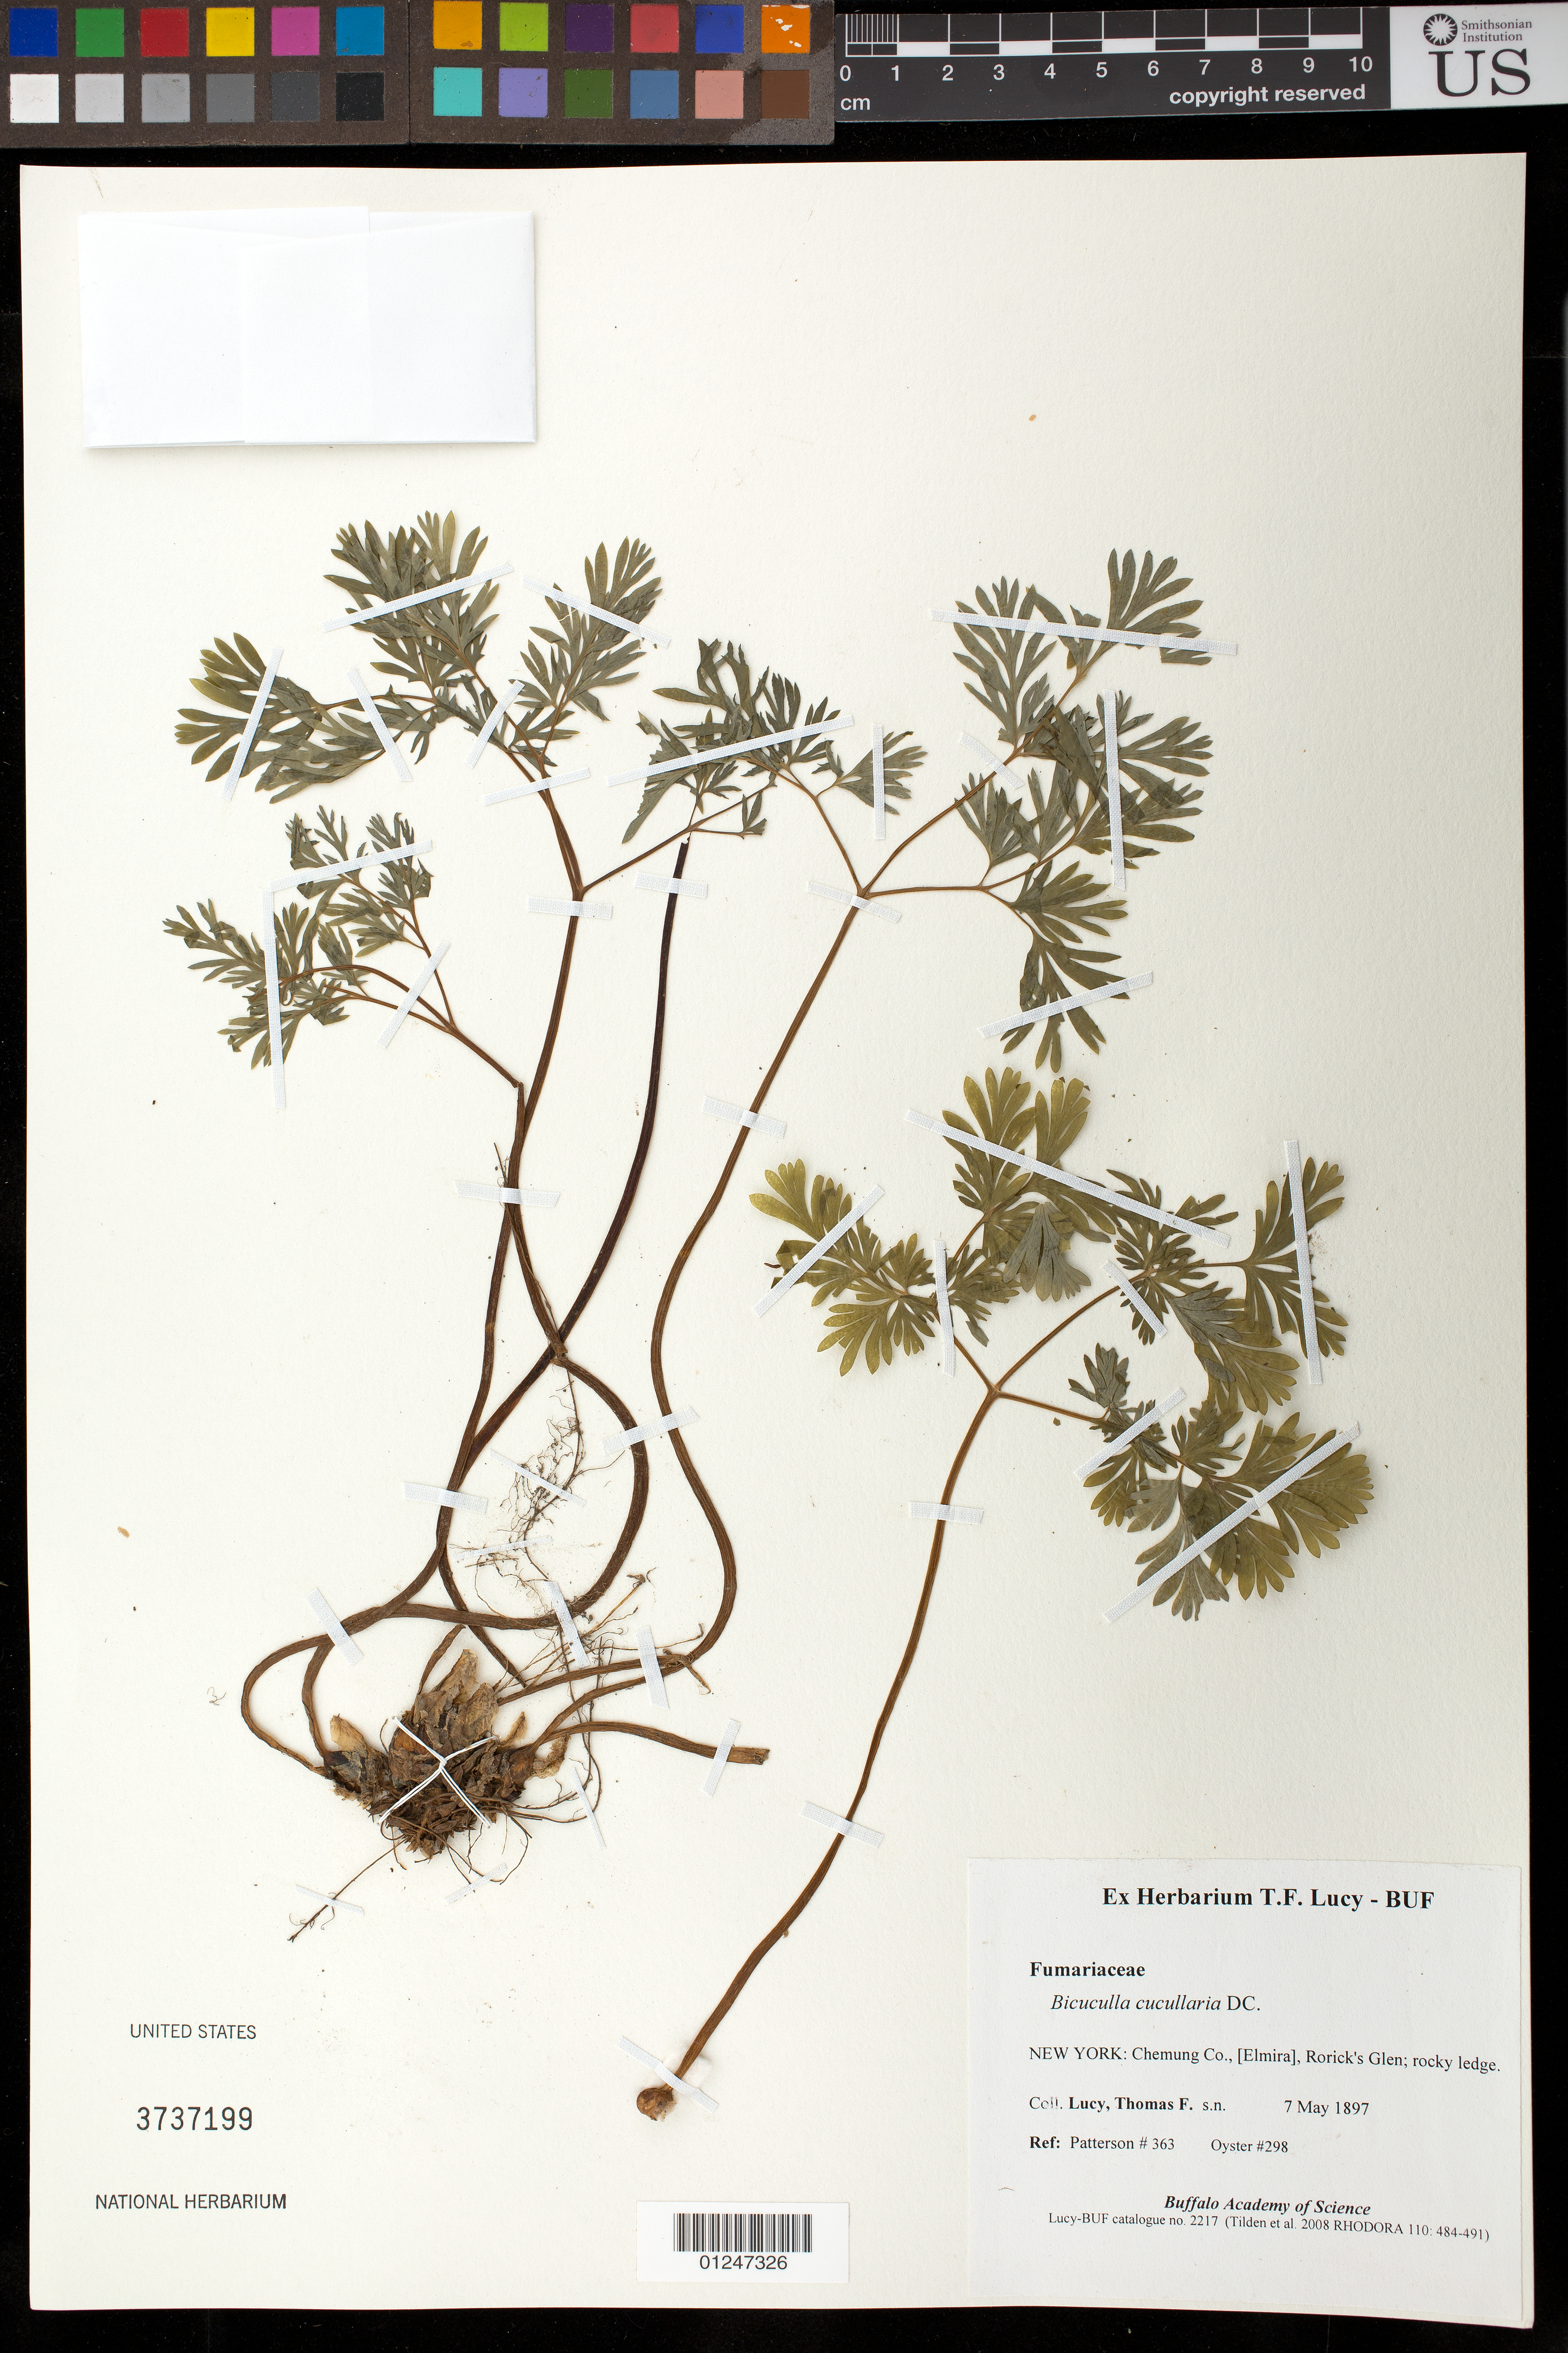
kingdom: Plantae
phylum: Tracheophyta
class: Magnoliopsida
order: Ranunculales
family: Papaveraceae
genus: Dicentra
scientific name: Dicentra cucullaria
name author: (L.) Bernh.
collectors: T. Lucy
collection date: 1897-05-07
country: United States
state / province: New York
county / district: Chemung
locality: Rorick's Glen; rocky ledge.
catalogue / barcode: US 3737199